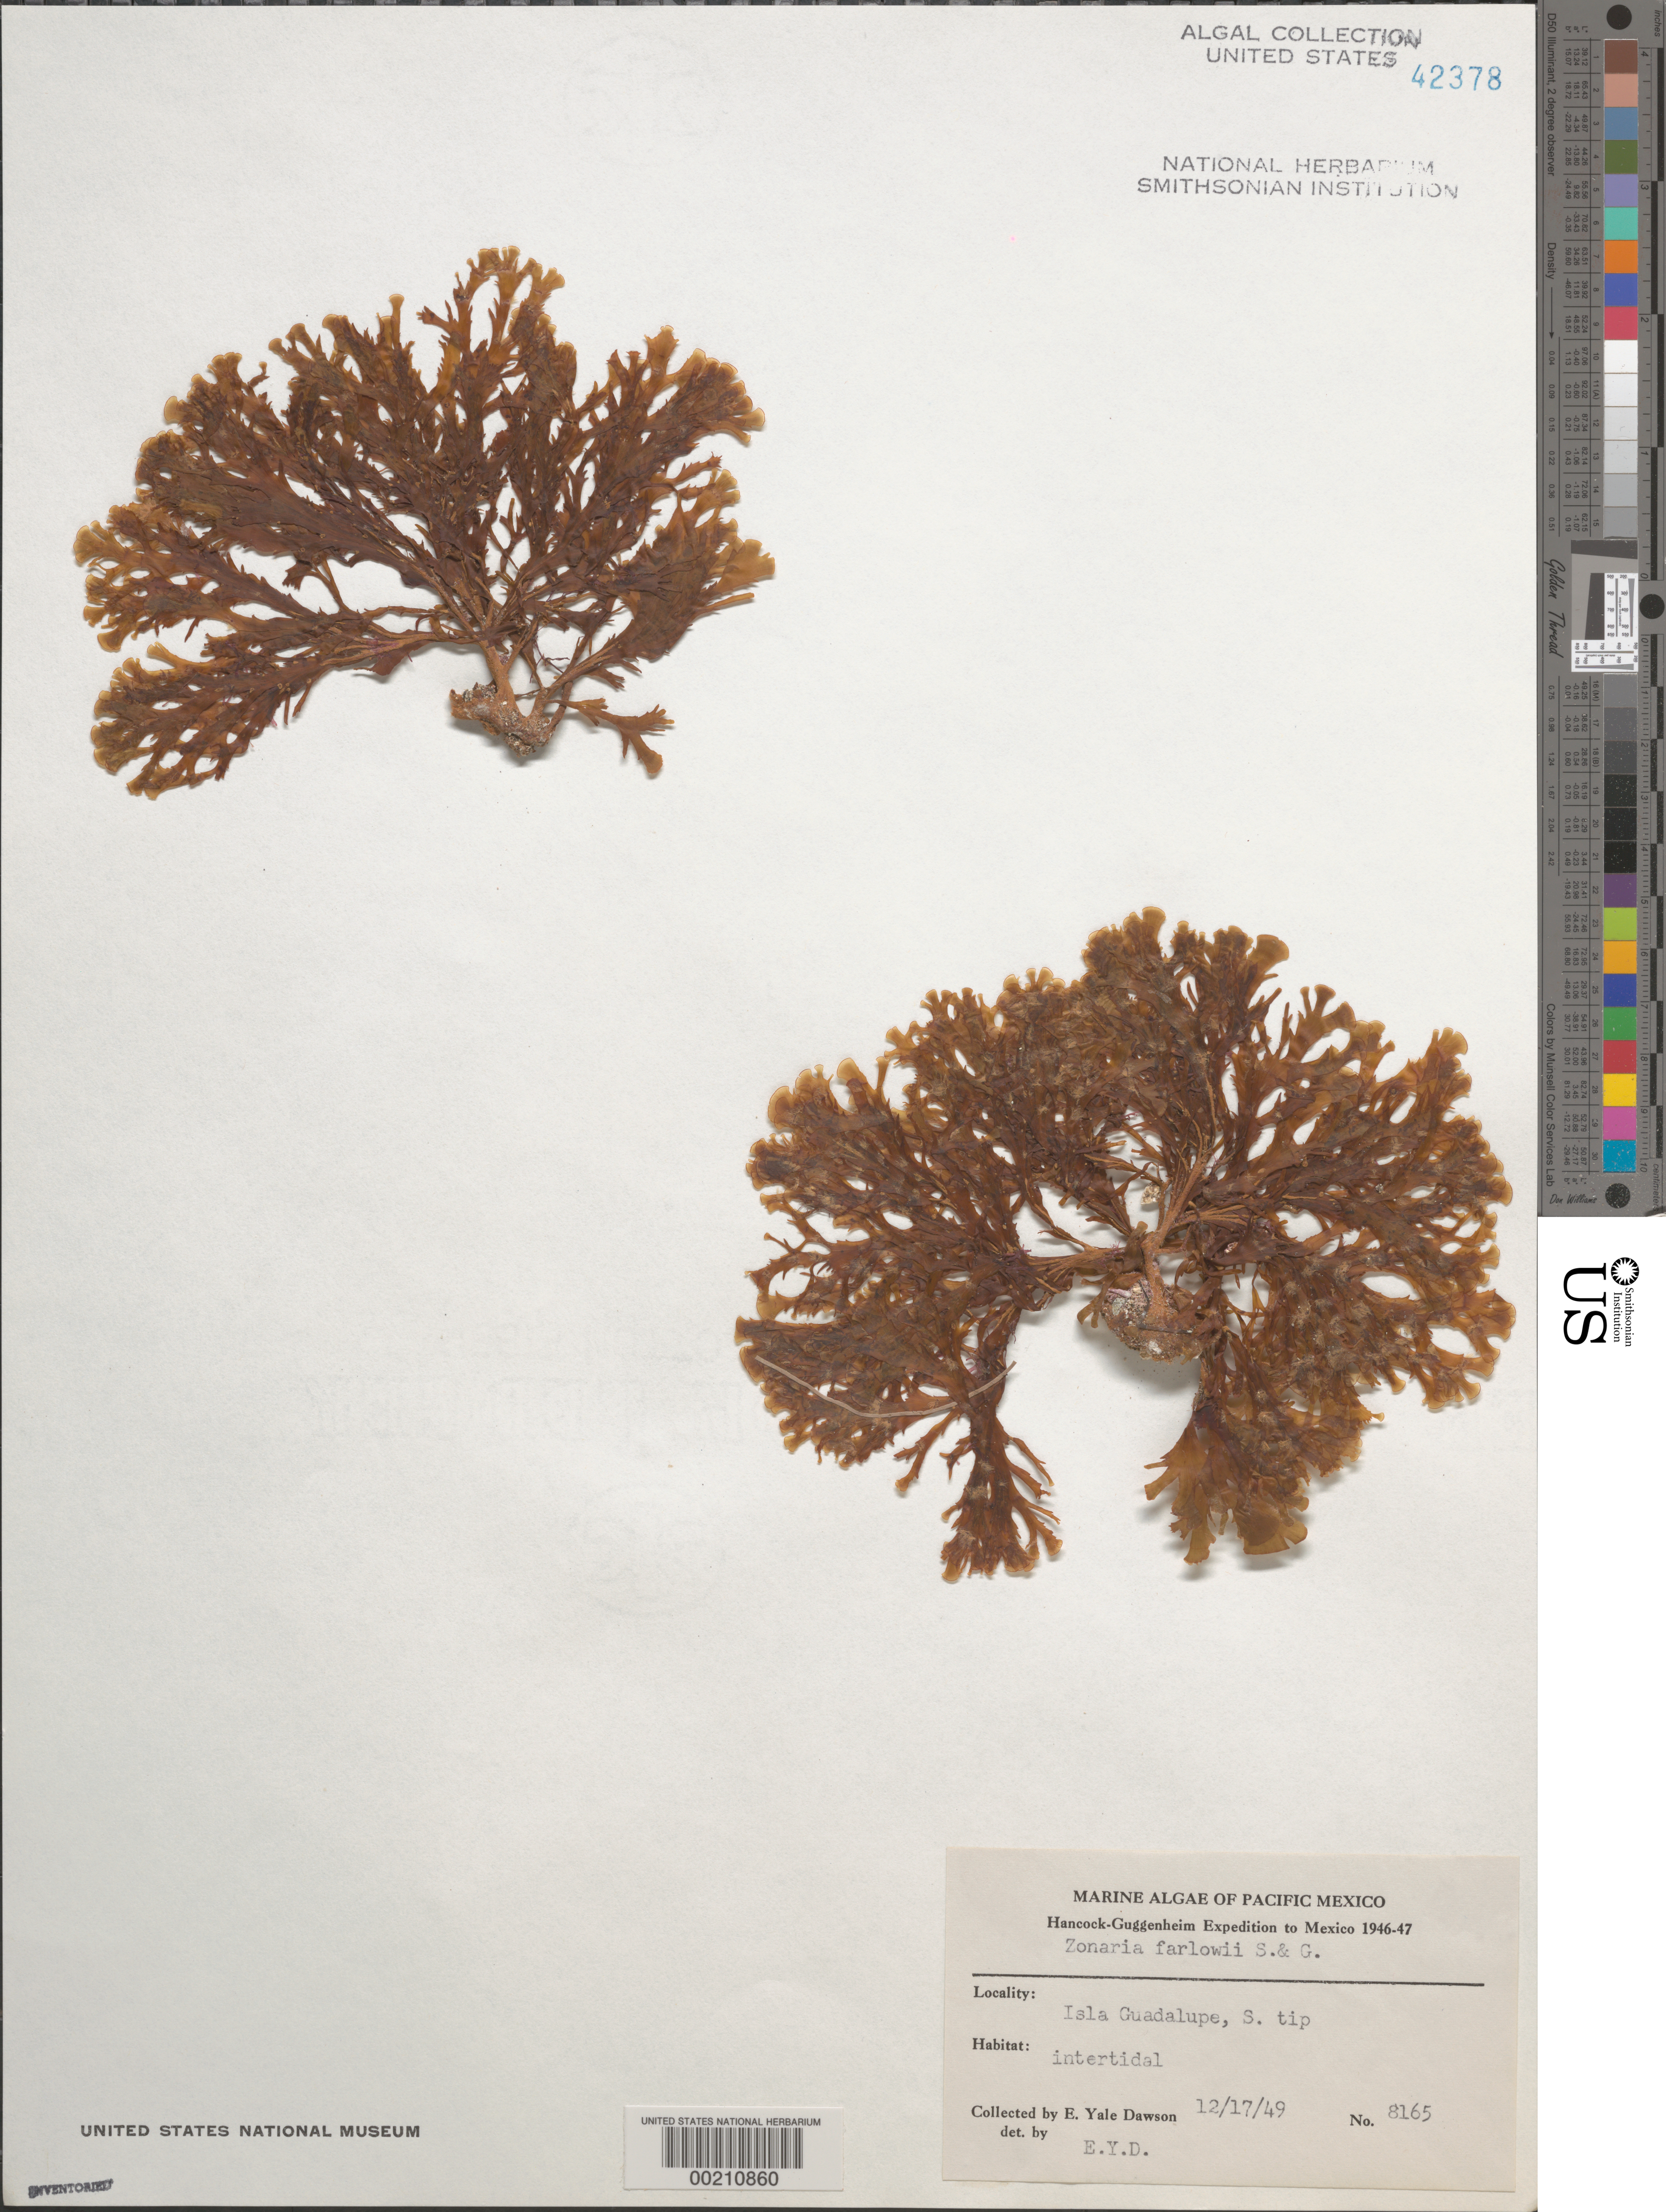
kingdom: Chromista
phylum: Ochrophyta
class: Phaeophyceae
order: Dictyotales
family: Dictyotaceae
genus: Zonaria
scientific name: Zonaria farlowii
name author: Setch. & N.L. Gardner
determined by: Dawson, E. Y.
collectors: E. Y. Dawson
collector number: EYD 8165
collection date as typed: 17 Dec 1949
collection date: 1949-12-17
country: Mexico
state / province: Baja California Norte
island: Isla Guadalupe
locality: South tip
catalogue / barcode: US 42378